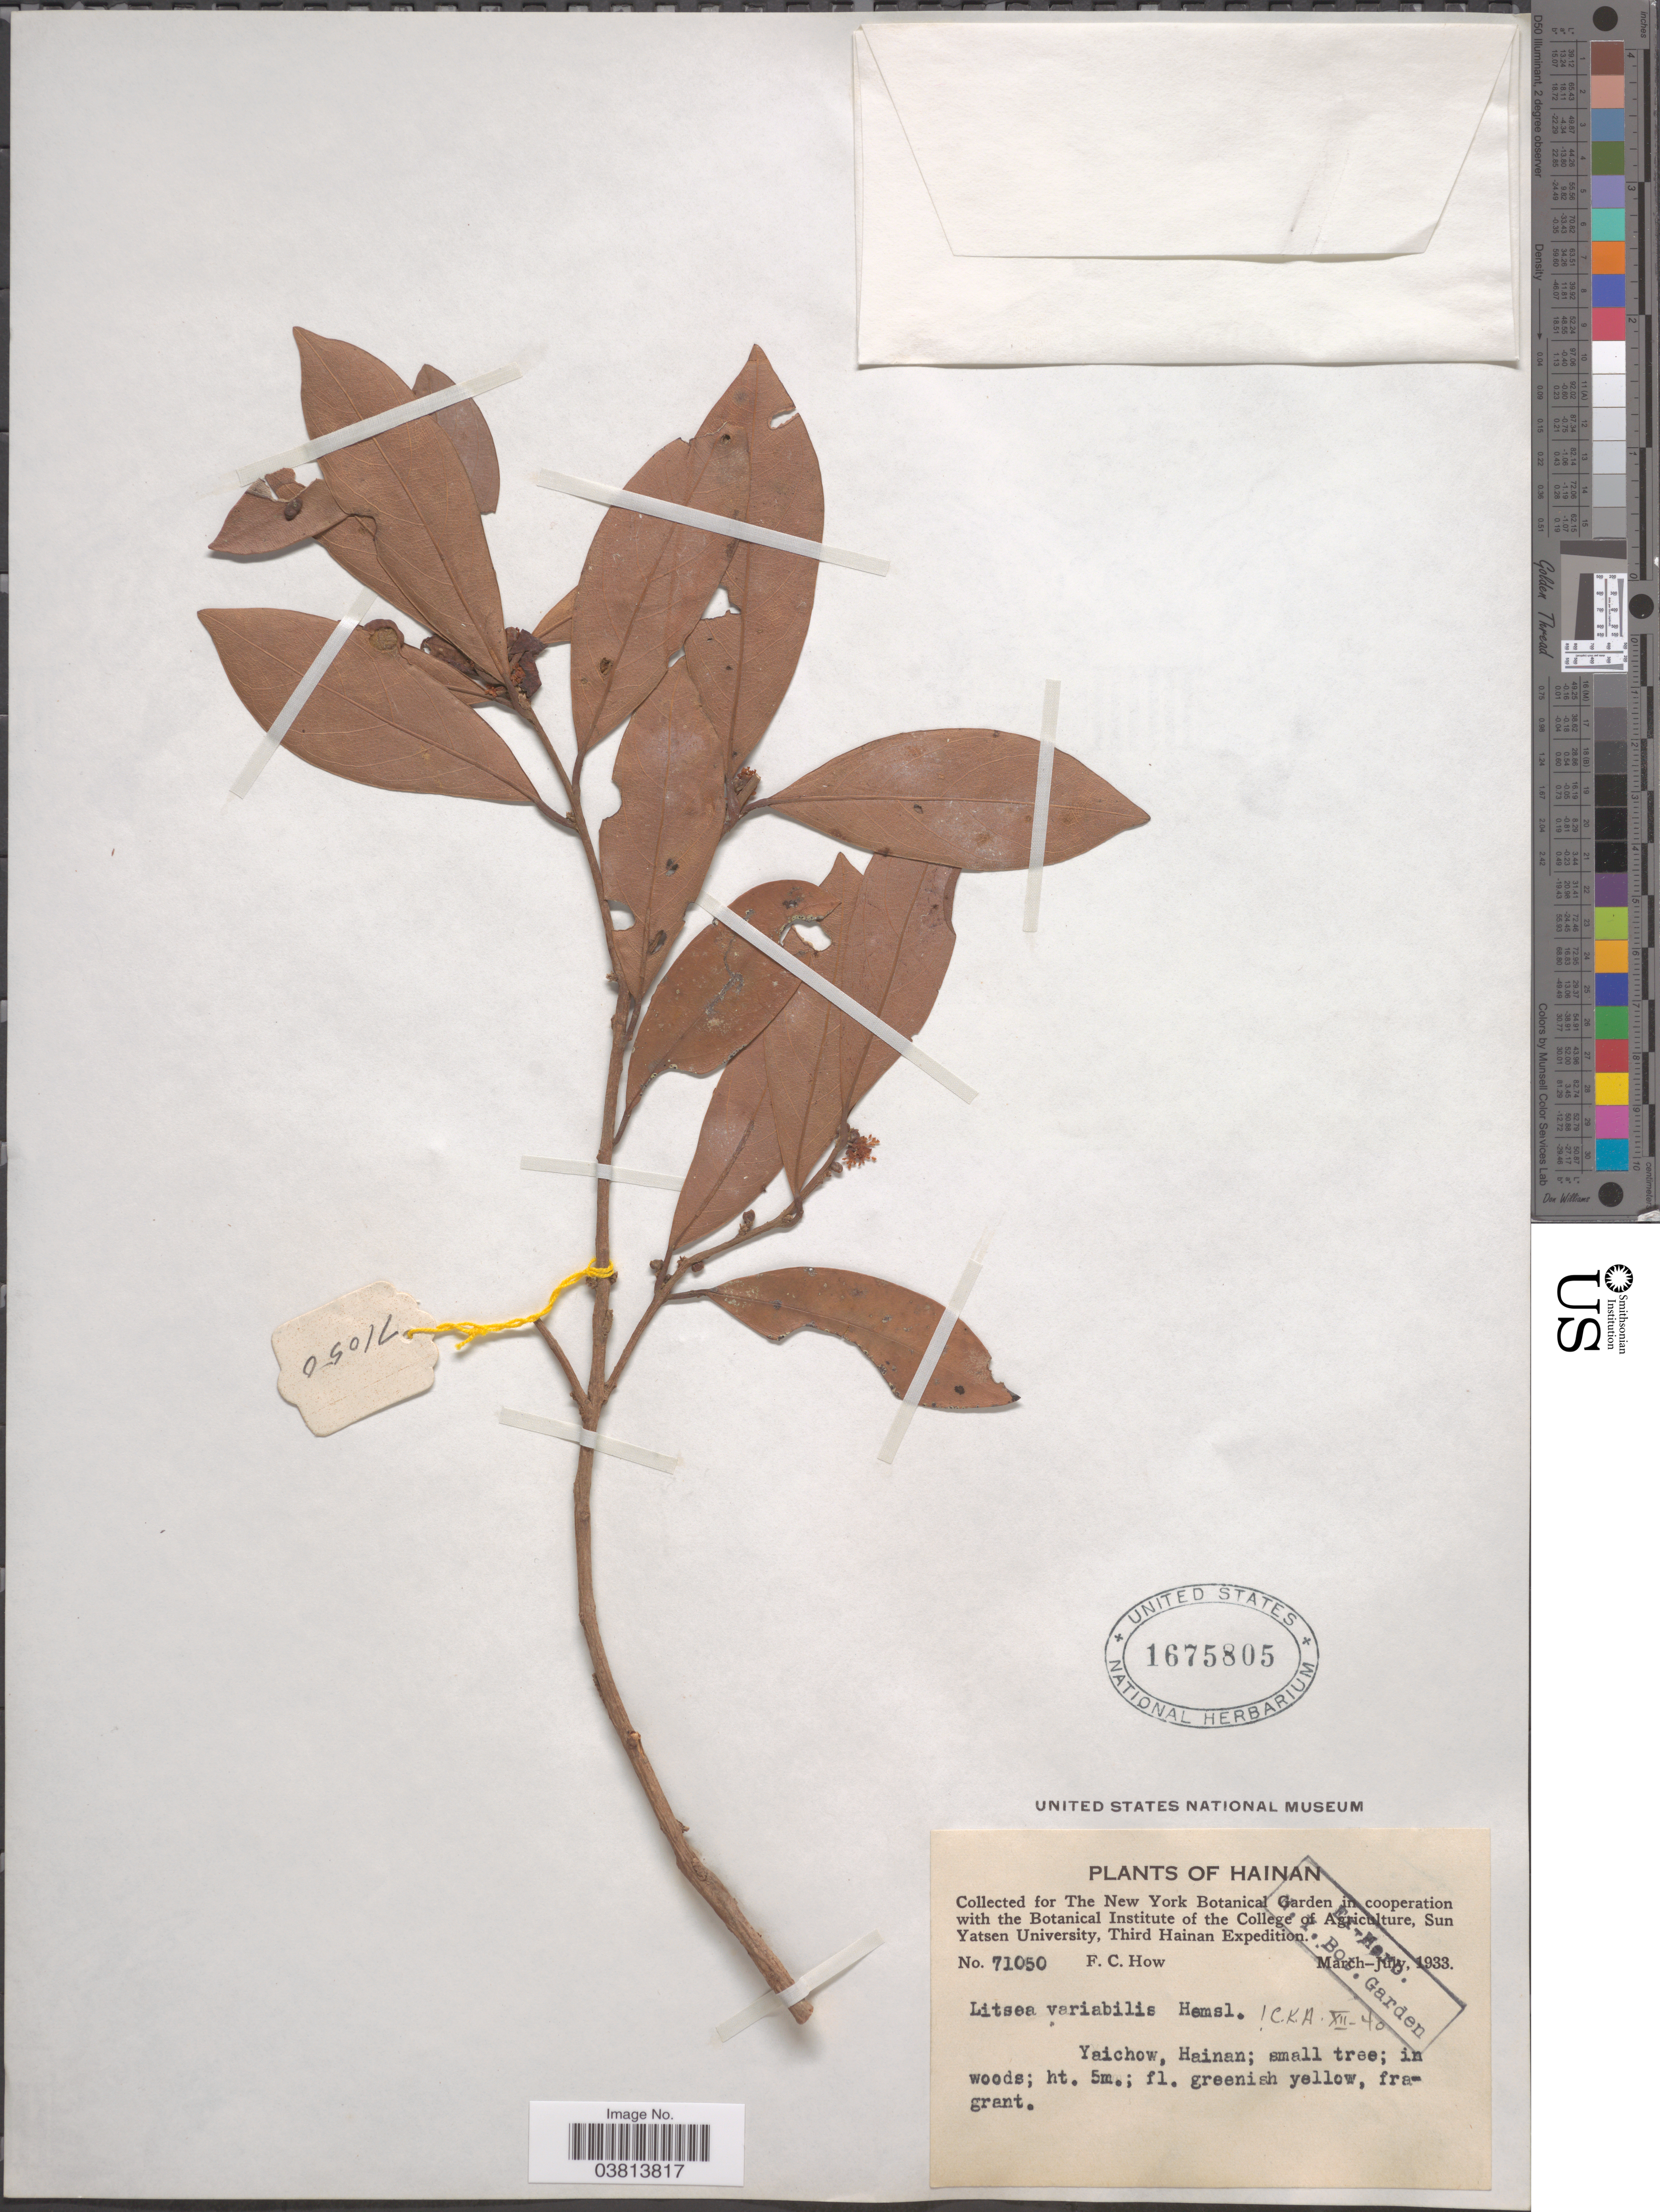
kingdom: Plantae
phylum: Tracheophyta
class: Magnoliopsida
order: Laurales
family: Lauraceae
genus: Litsea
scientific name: Litsea variabilis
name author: Hemsl.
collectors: F. C. How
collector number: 71050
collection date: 1933-03/1933-07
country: China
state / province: Hainan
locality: Yaichow.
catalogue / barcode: US 1675805